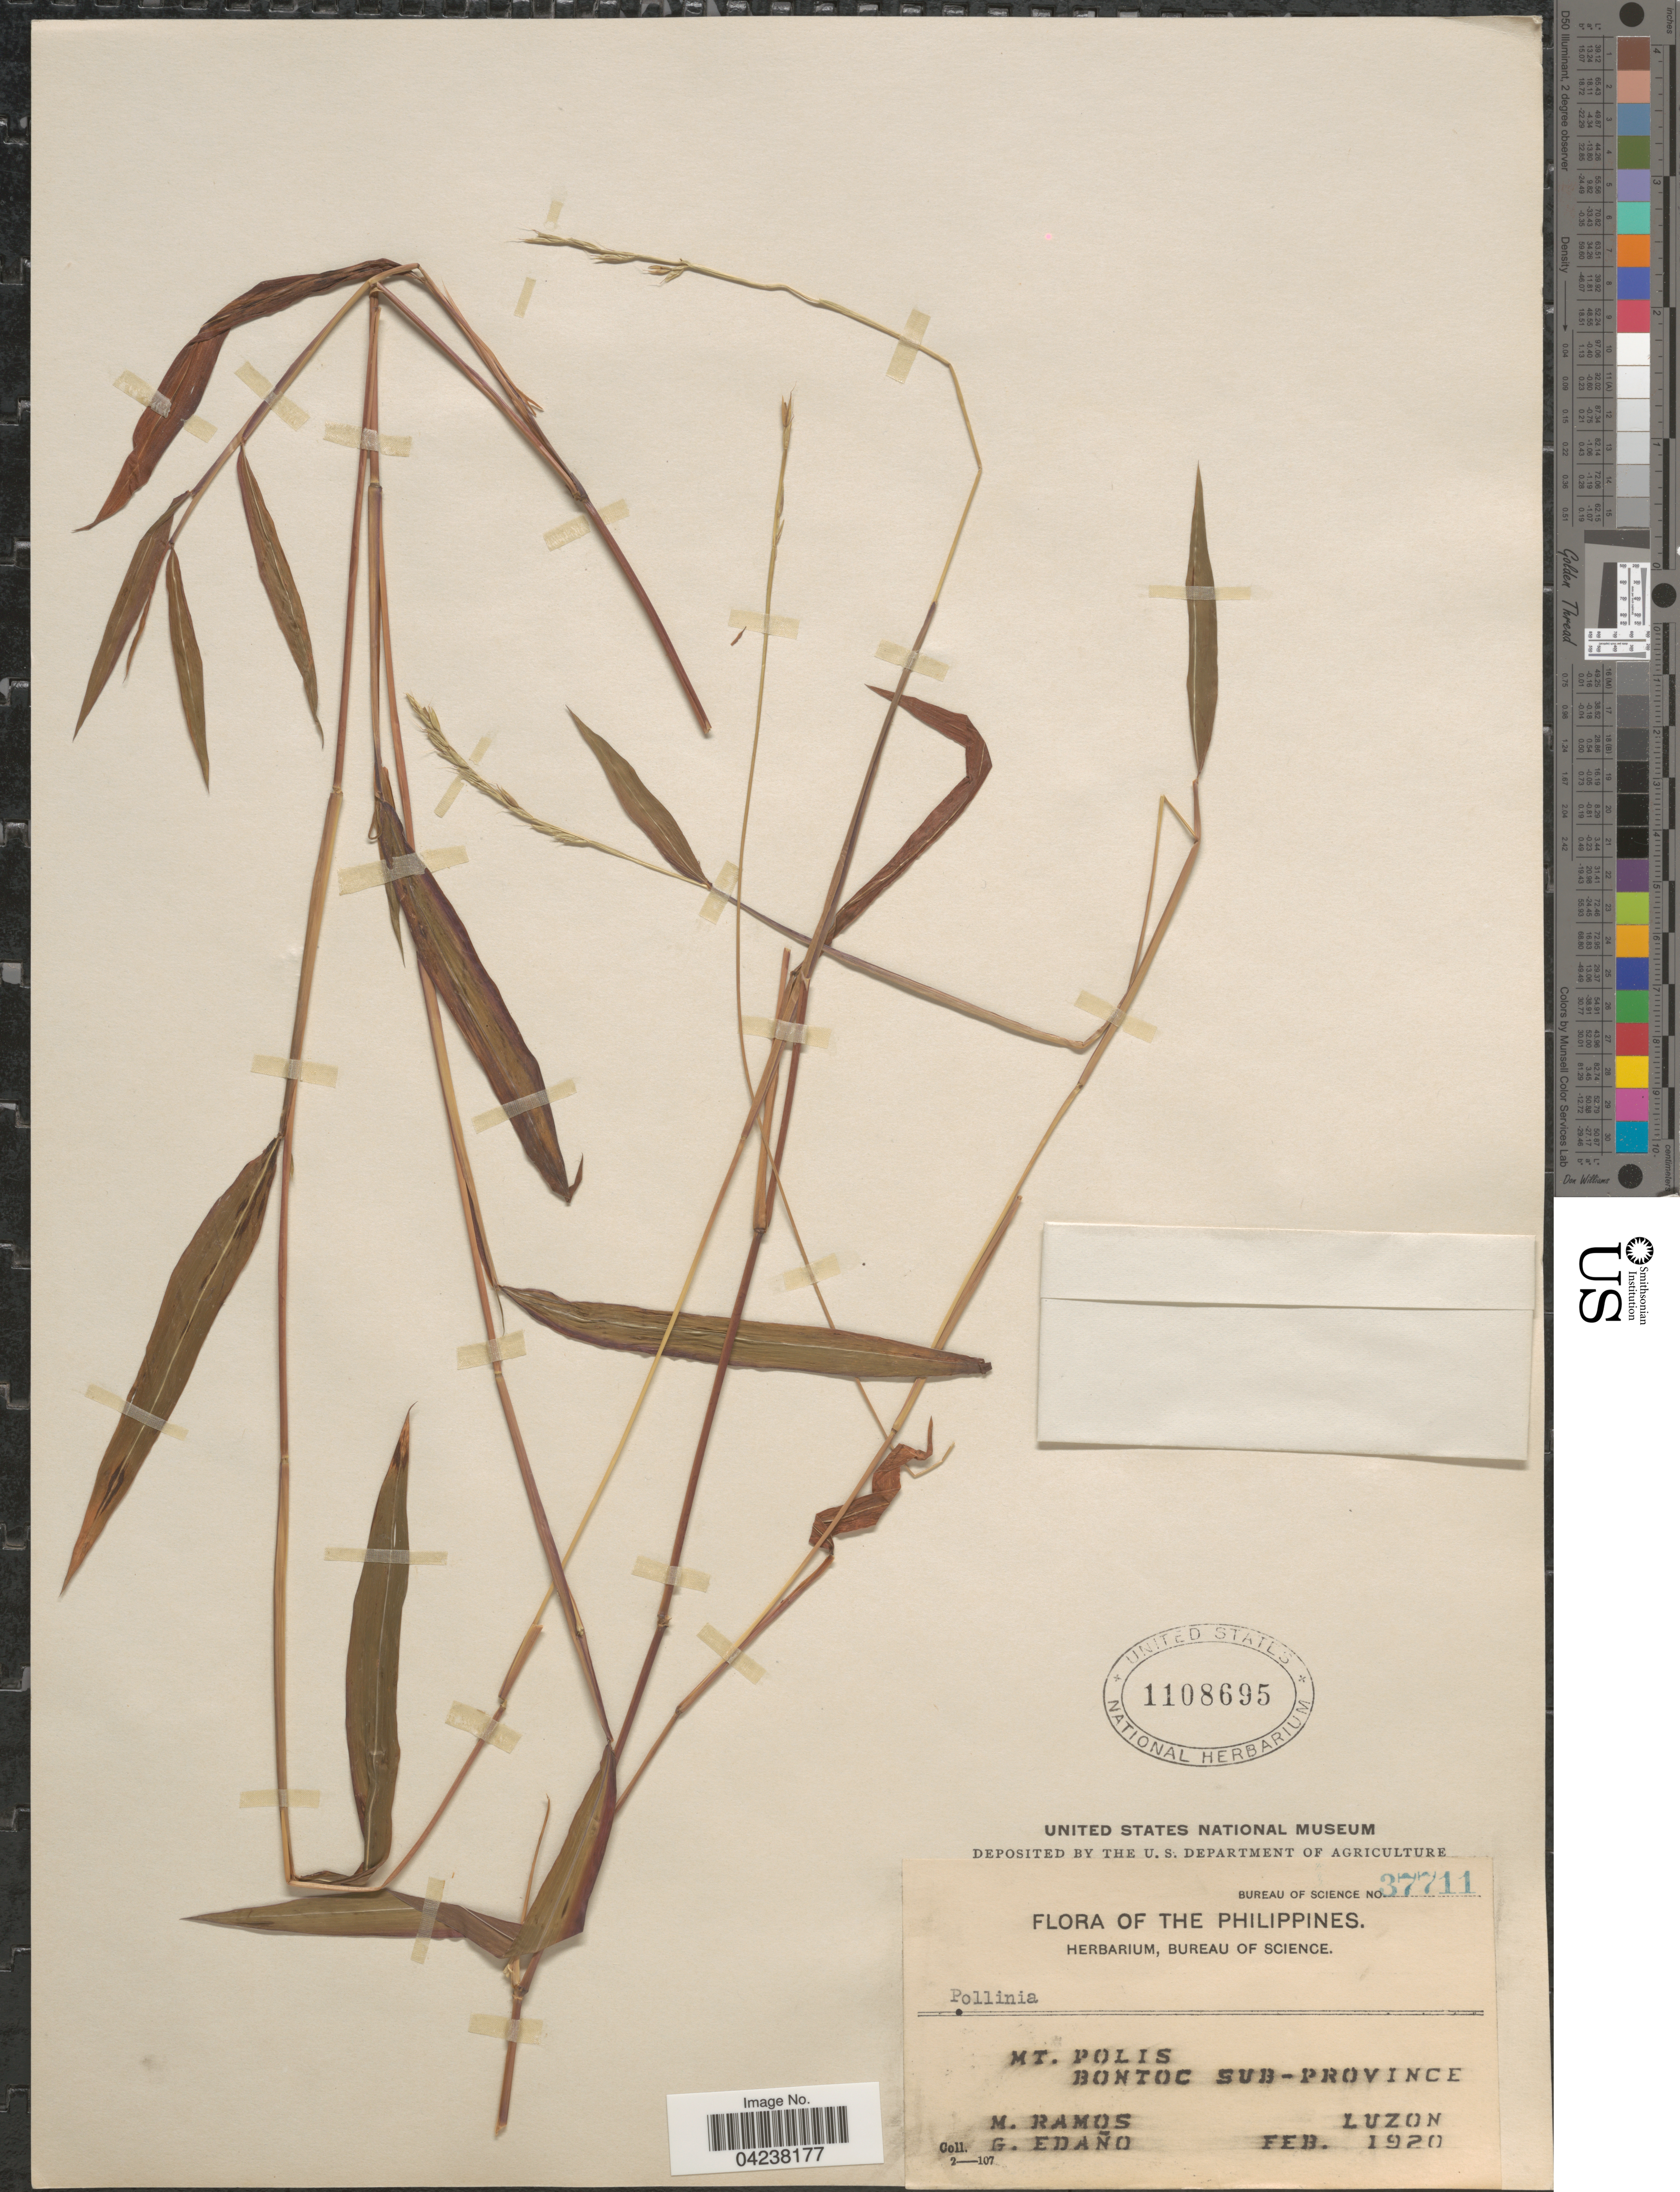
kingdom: Plantae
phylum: Tracheophyta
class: Liliopsida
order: Poales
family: Poaceae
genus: Microstegium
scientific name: Microstegium vimineum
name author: (Trin.) A. Camus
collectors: M. Ramos & G. Edaño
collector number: Bureau of Science 37711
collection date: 1920-02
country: Philippines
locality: Mt. Polis. Bontoc Sub-Province. Luzon.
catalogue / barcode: US 1108695